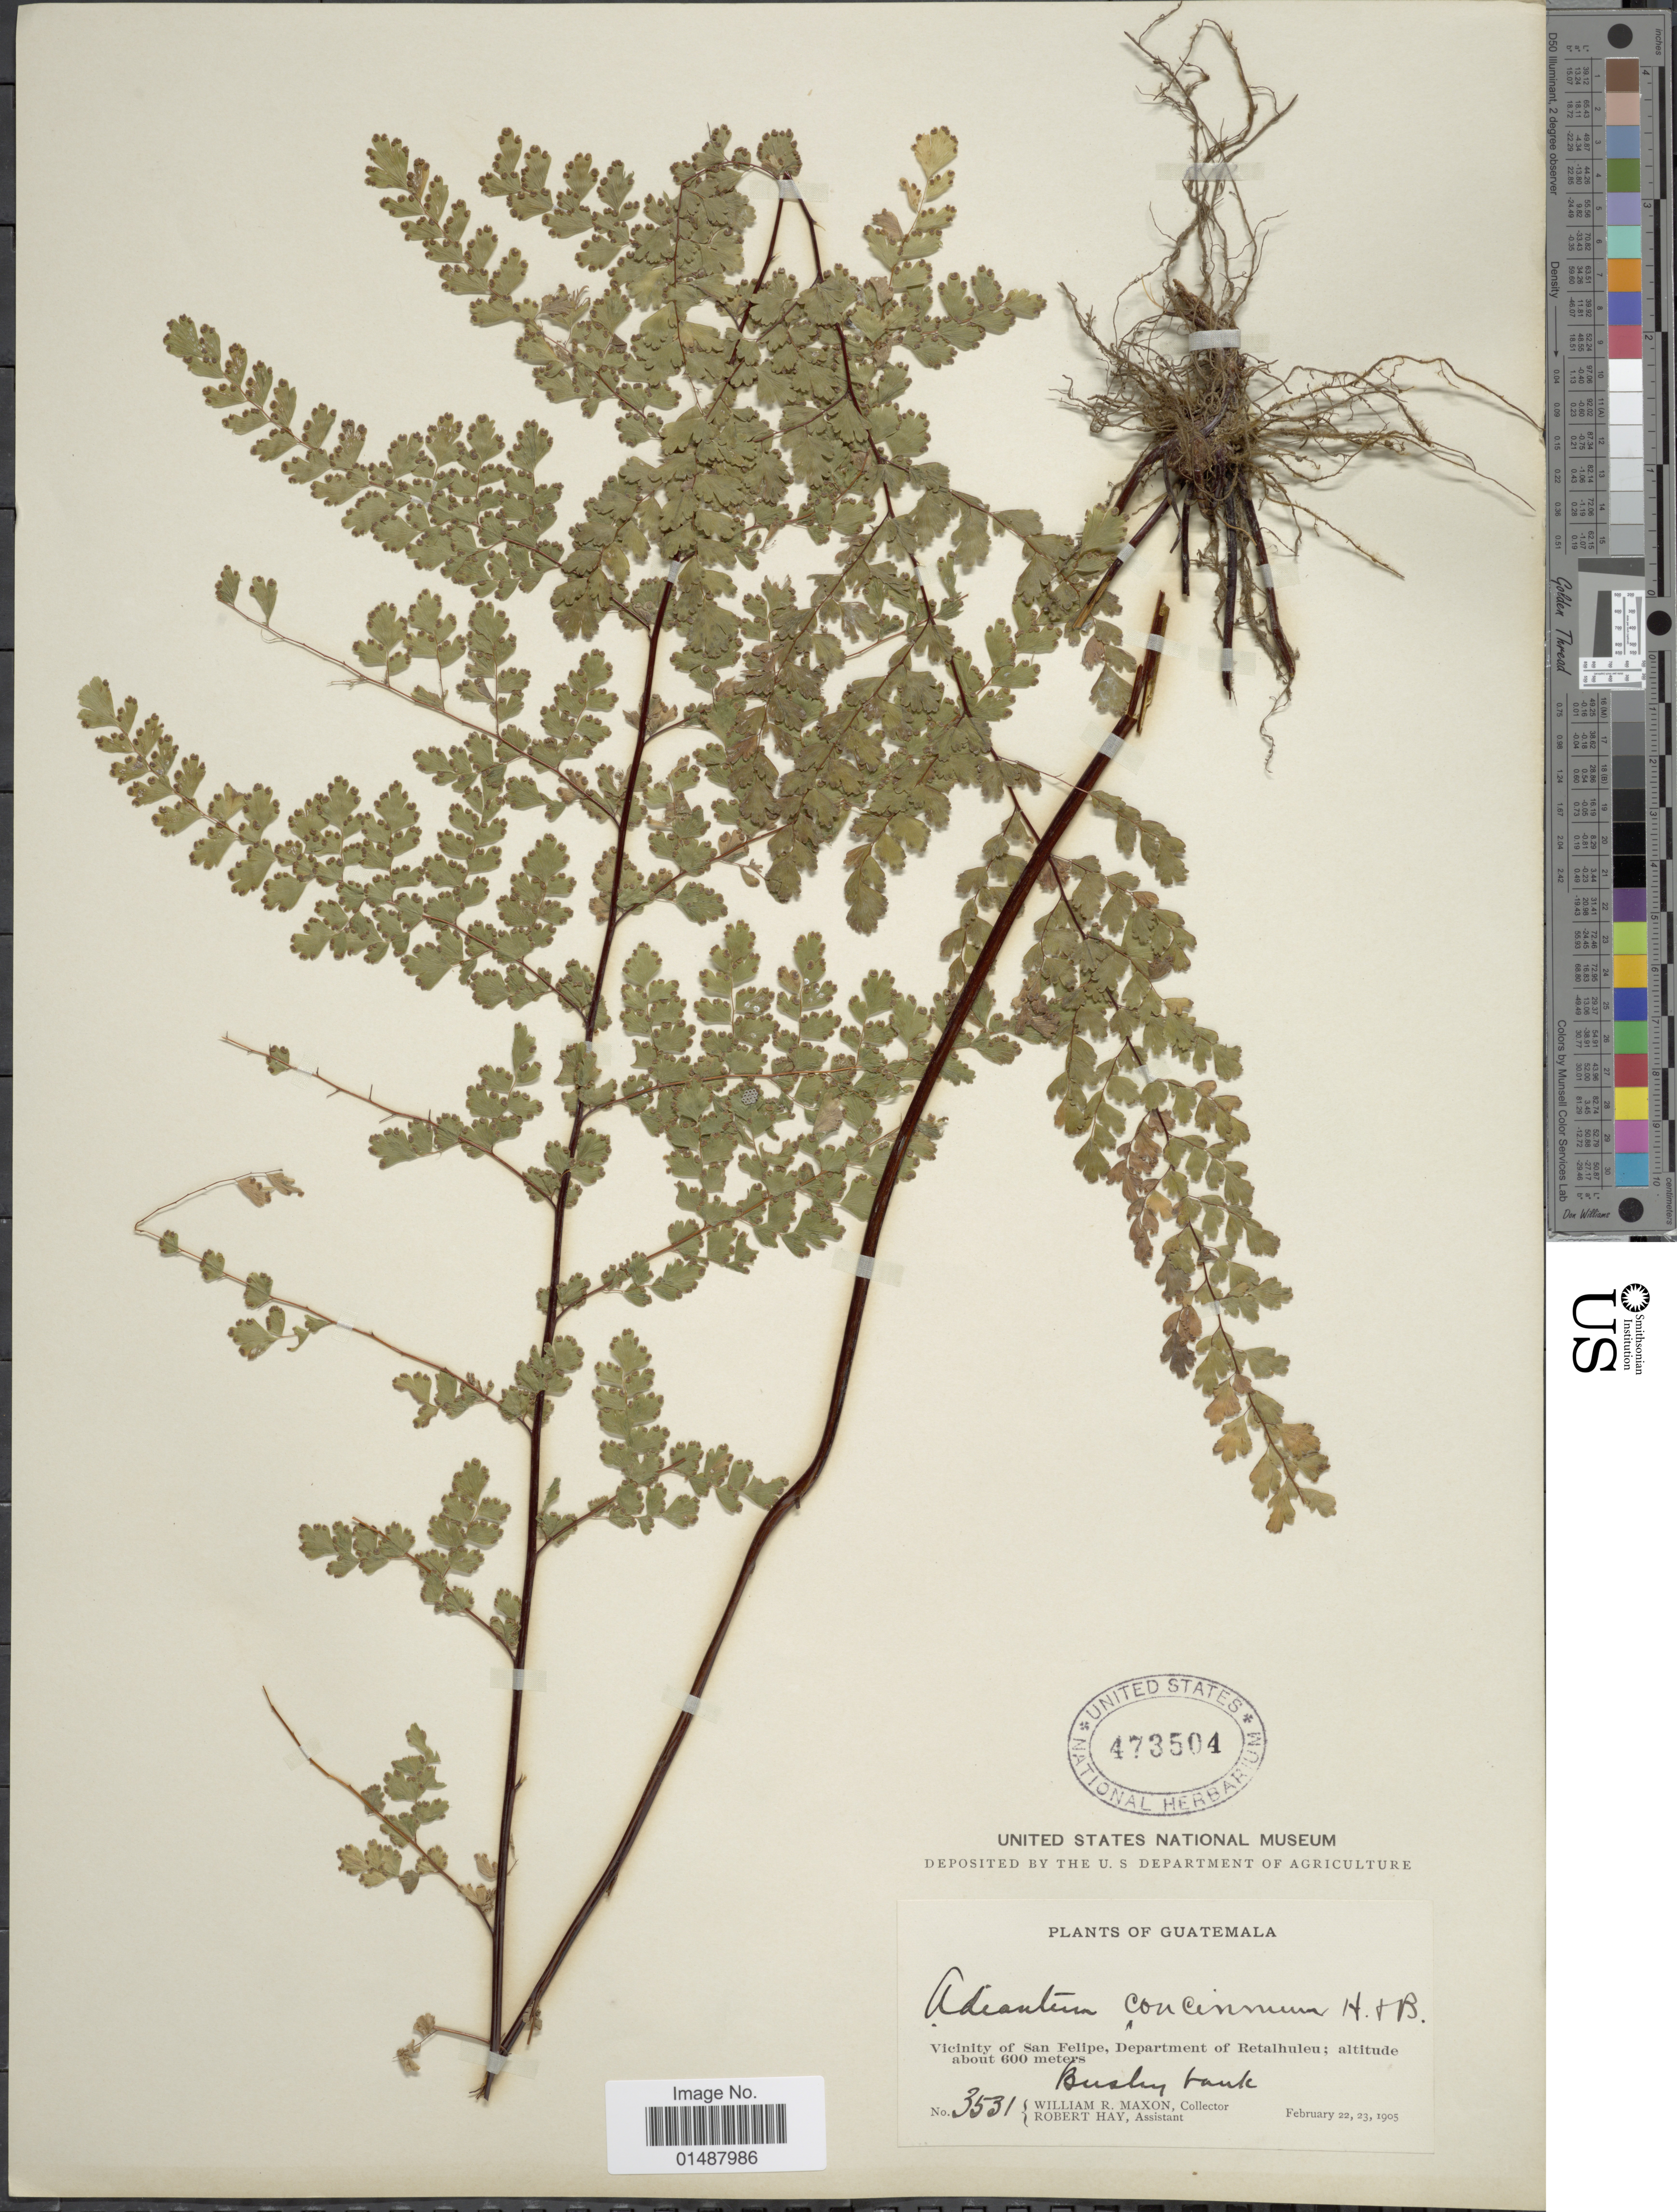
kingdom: Plantae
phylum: Tracheophyta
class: Polypodiopsida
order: Polypodiales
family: Pteridaceae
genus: Adiantum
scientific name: Adiantum concinnum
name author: Humb. & Bonpl. ex Willd.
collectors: W. R. Maxon & R. H. Hay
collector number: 3531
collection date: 1905-02-22/1905-02-23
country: Guatemala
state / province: Retalhuleu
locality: Vicinity of San Felipe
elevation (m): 600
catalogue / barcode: US 473504